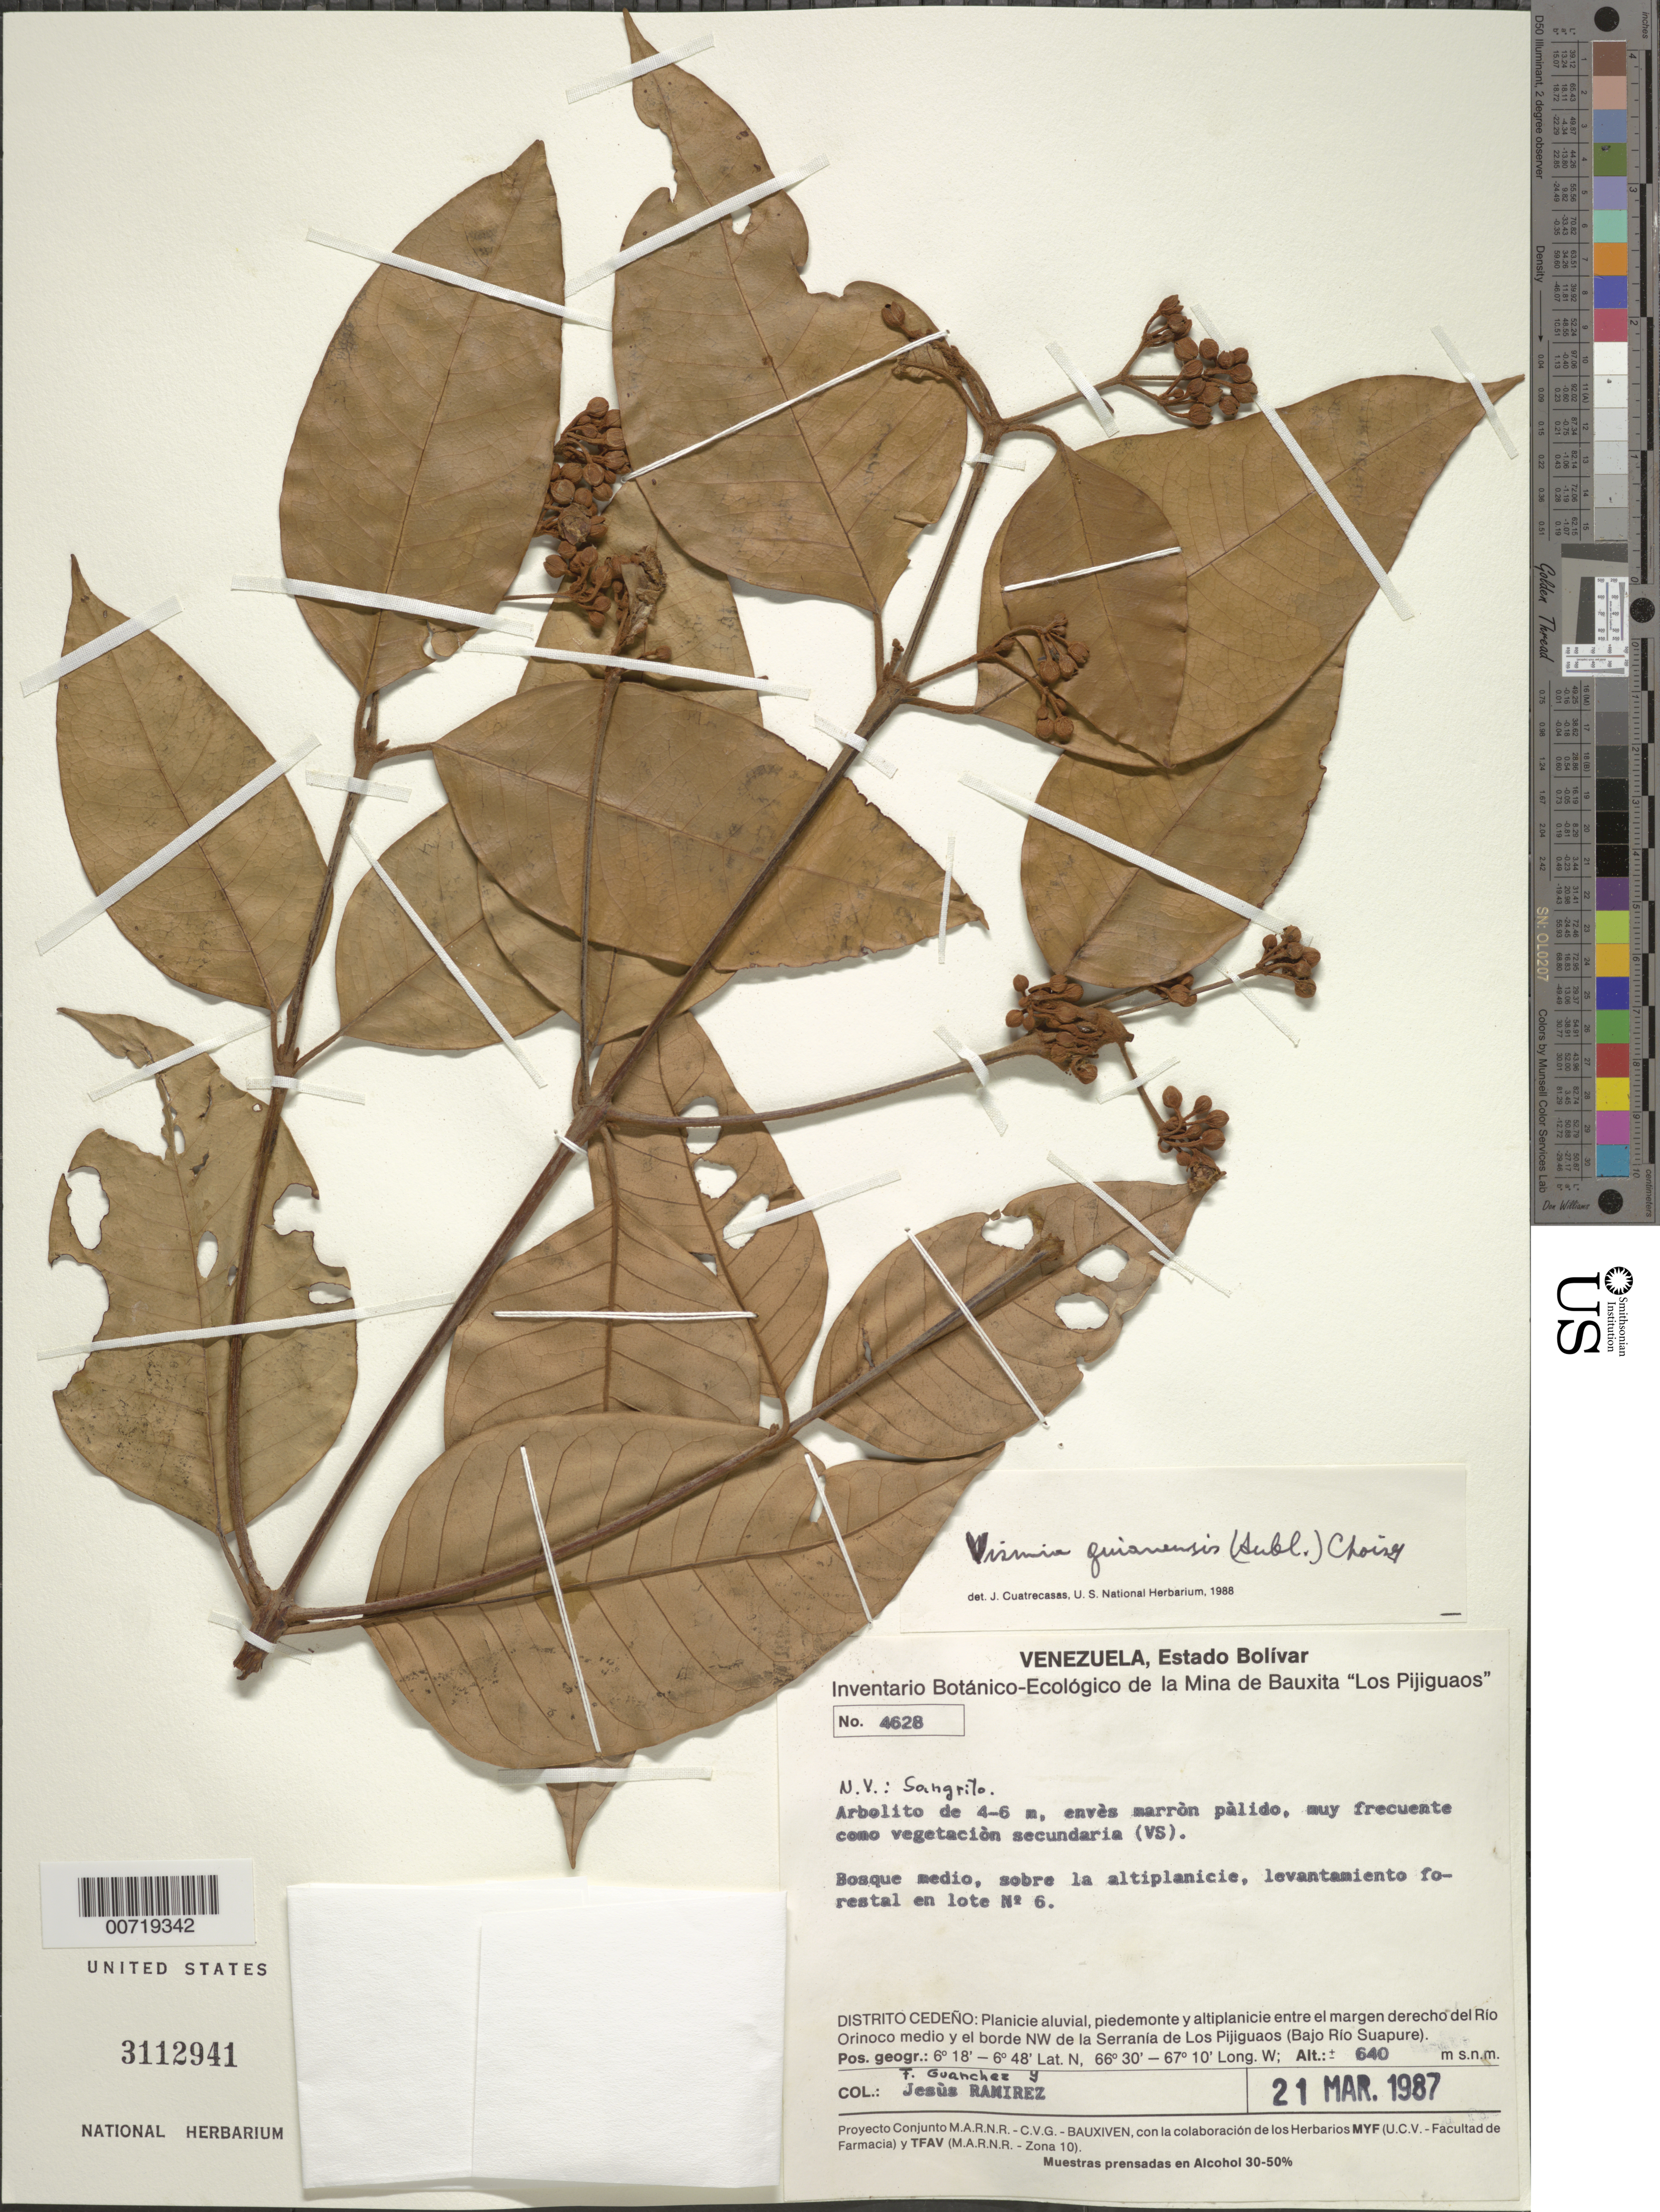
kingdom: Plantae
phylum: Tracheophyta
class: Magnoliopsida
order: Malpighiales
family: Hypericaceae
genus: Vismia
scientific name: Vismia guianensis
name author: (Aubl.) Pers.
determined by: Cuatrecasas, J.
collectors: J. Ramirez & F. Guánchez M.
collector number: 4628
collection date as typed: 21-Mar-87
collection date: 1987-03-21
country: Venezuela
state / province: Bolívar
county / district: Cedeño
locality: Orinoco River to Serrania de los Pijiguaos (Bajo Río Suapure)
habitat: Average forest, on the high plateau, forest rise; secondary vegetation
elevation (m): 640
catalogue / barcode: US 3112941